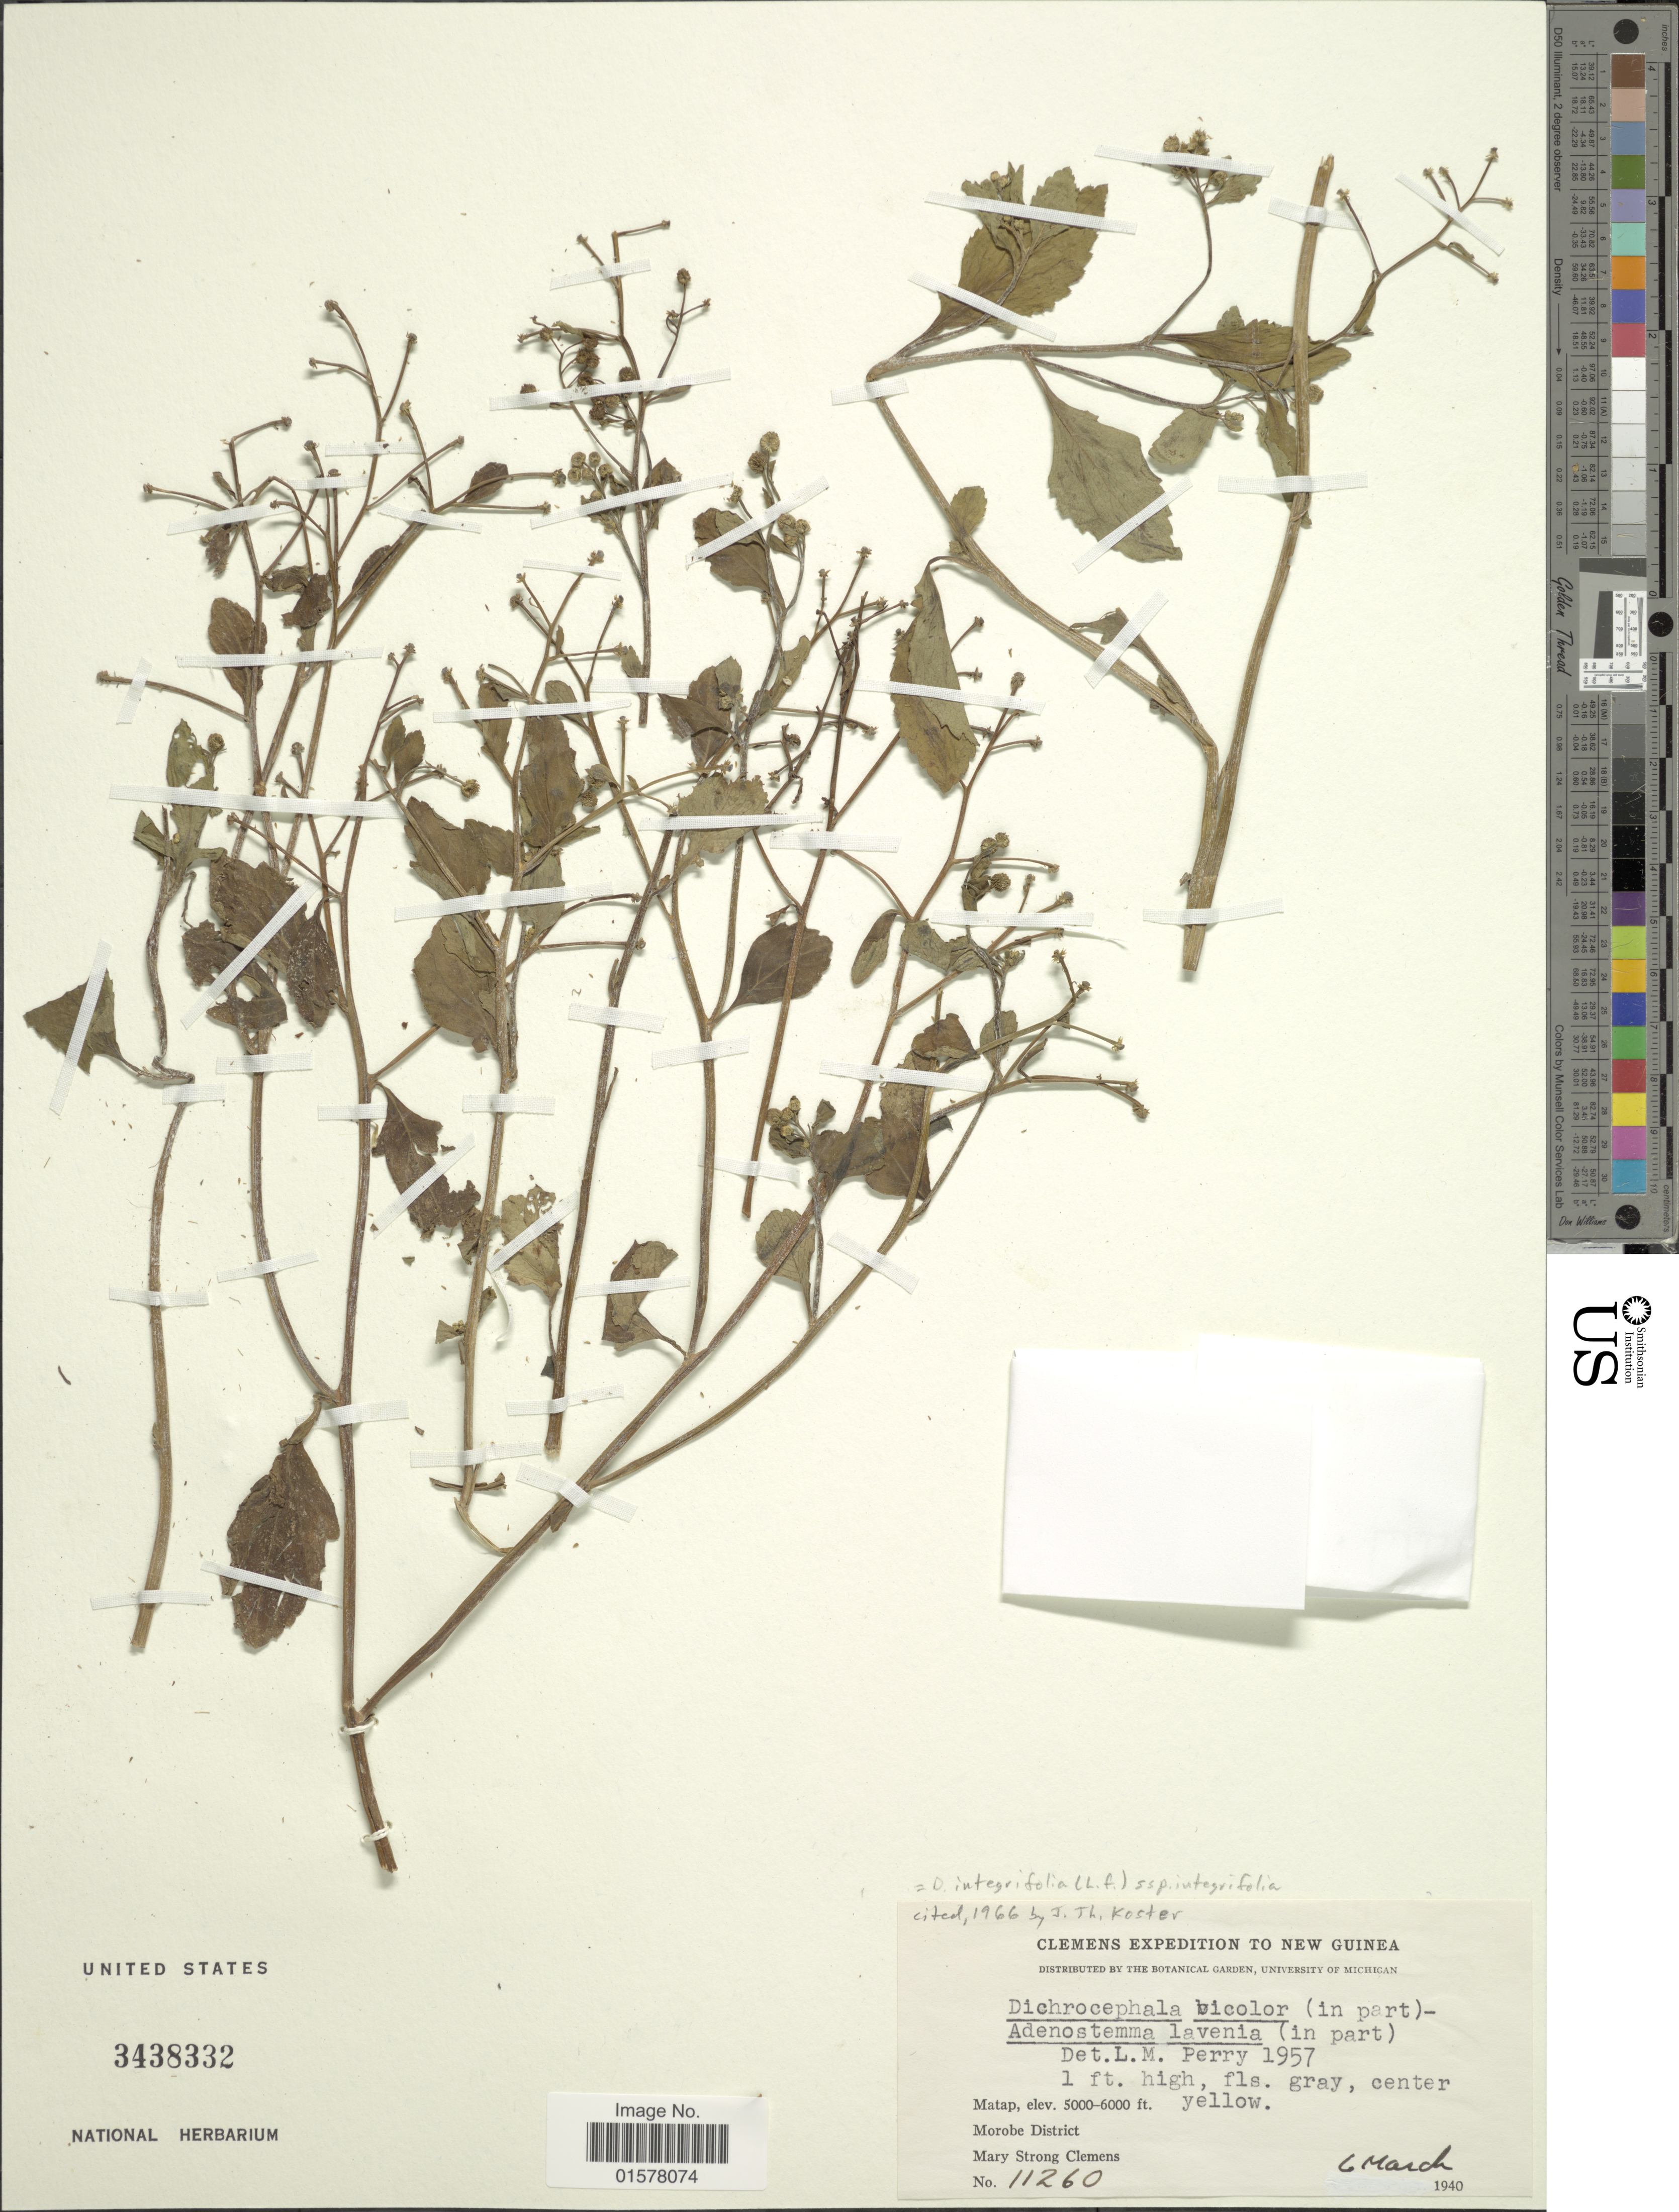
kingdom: Plantae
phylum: Tracheophyta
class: Magnoliopsida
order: Asterales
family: Asteraceae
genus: Dichrocephala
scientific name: Dichrocephala integrifolia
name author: (L. f.) Kuntze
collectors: M. S. Clemens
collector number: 11260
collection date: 1940-03-06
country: Papua New Guinea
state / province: Morobe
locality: Matap, Morobe District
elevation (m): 1524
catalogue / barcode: US 3438332